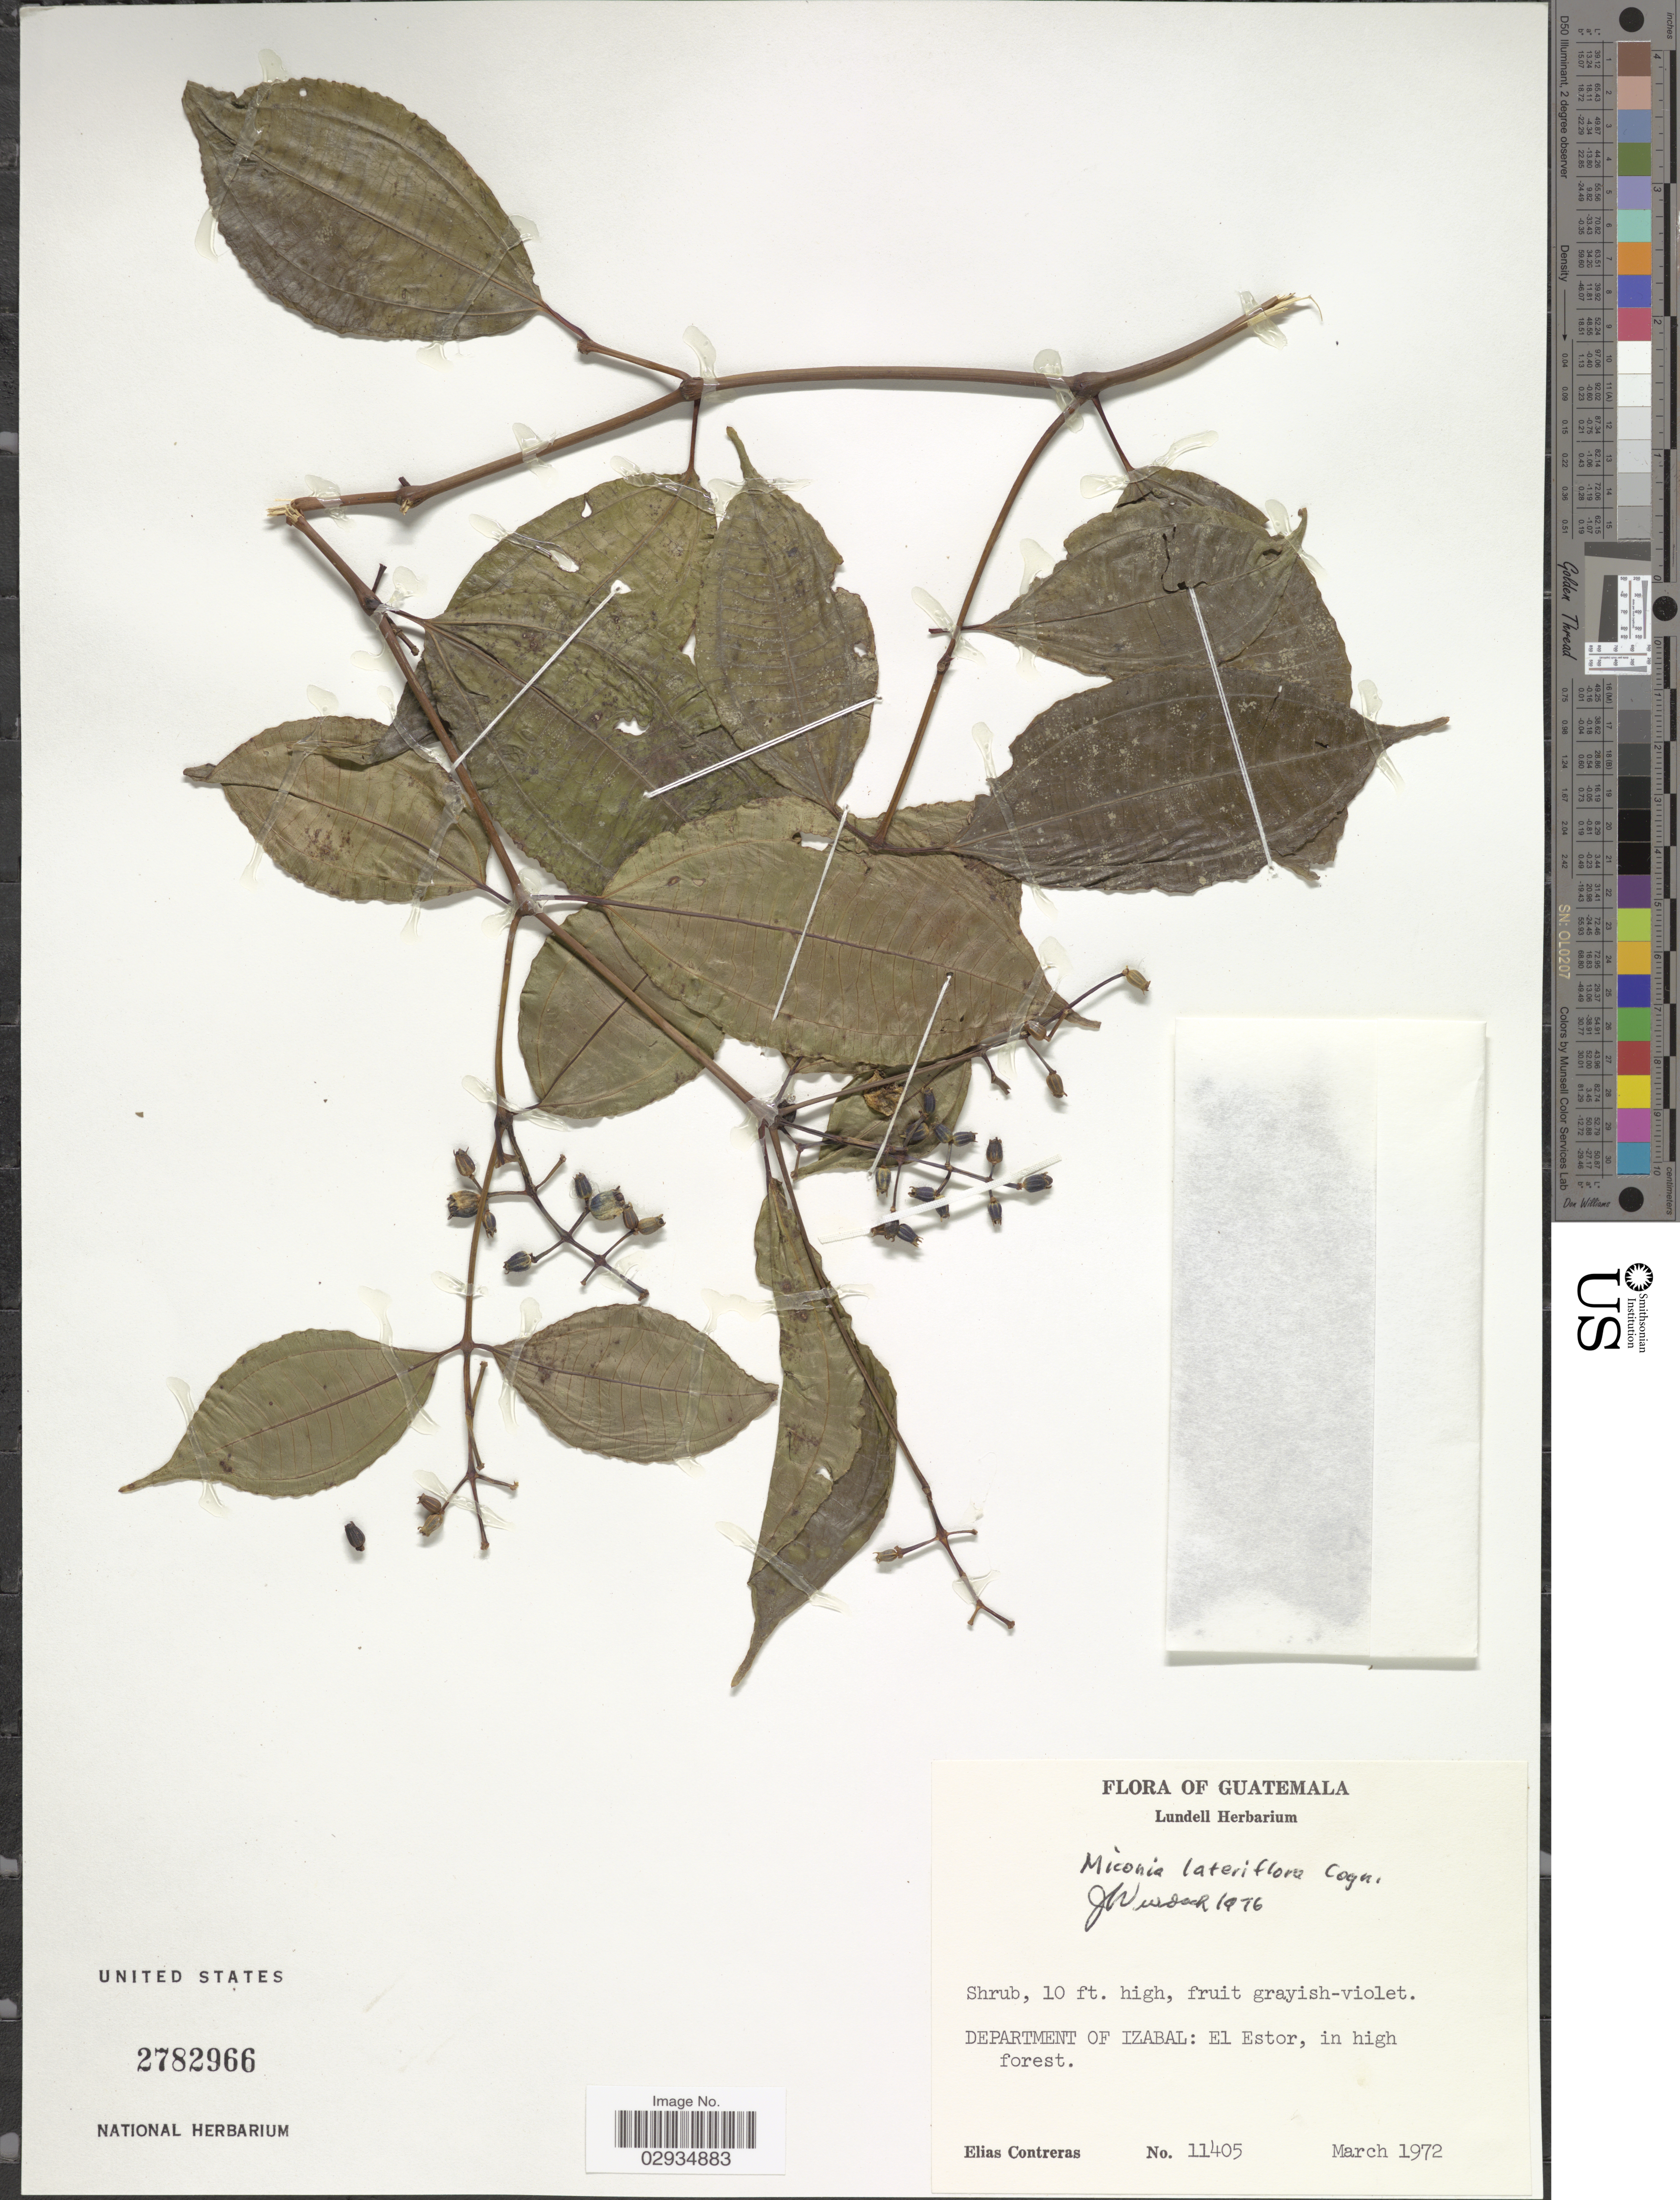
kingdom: Plantae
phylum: Tracheophyta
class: Magnoliopsida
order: Myrtales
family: Melastomataceae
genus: Miconia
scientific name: Miconia lateriflora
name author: Cogn.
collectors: E. Contreras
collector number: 11405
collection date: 1972-03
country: Guatemala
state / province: Izabal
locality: Department of Izabal: El Estor.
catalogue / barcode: US 2782966